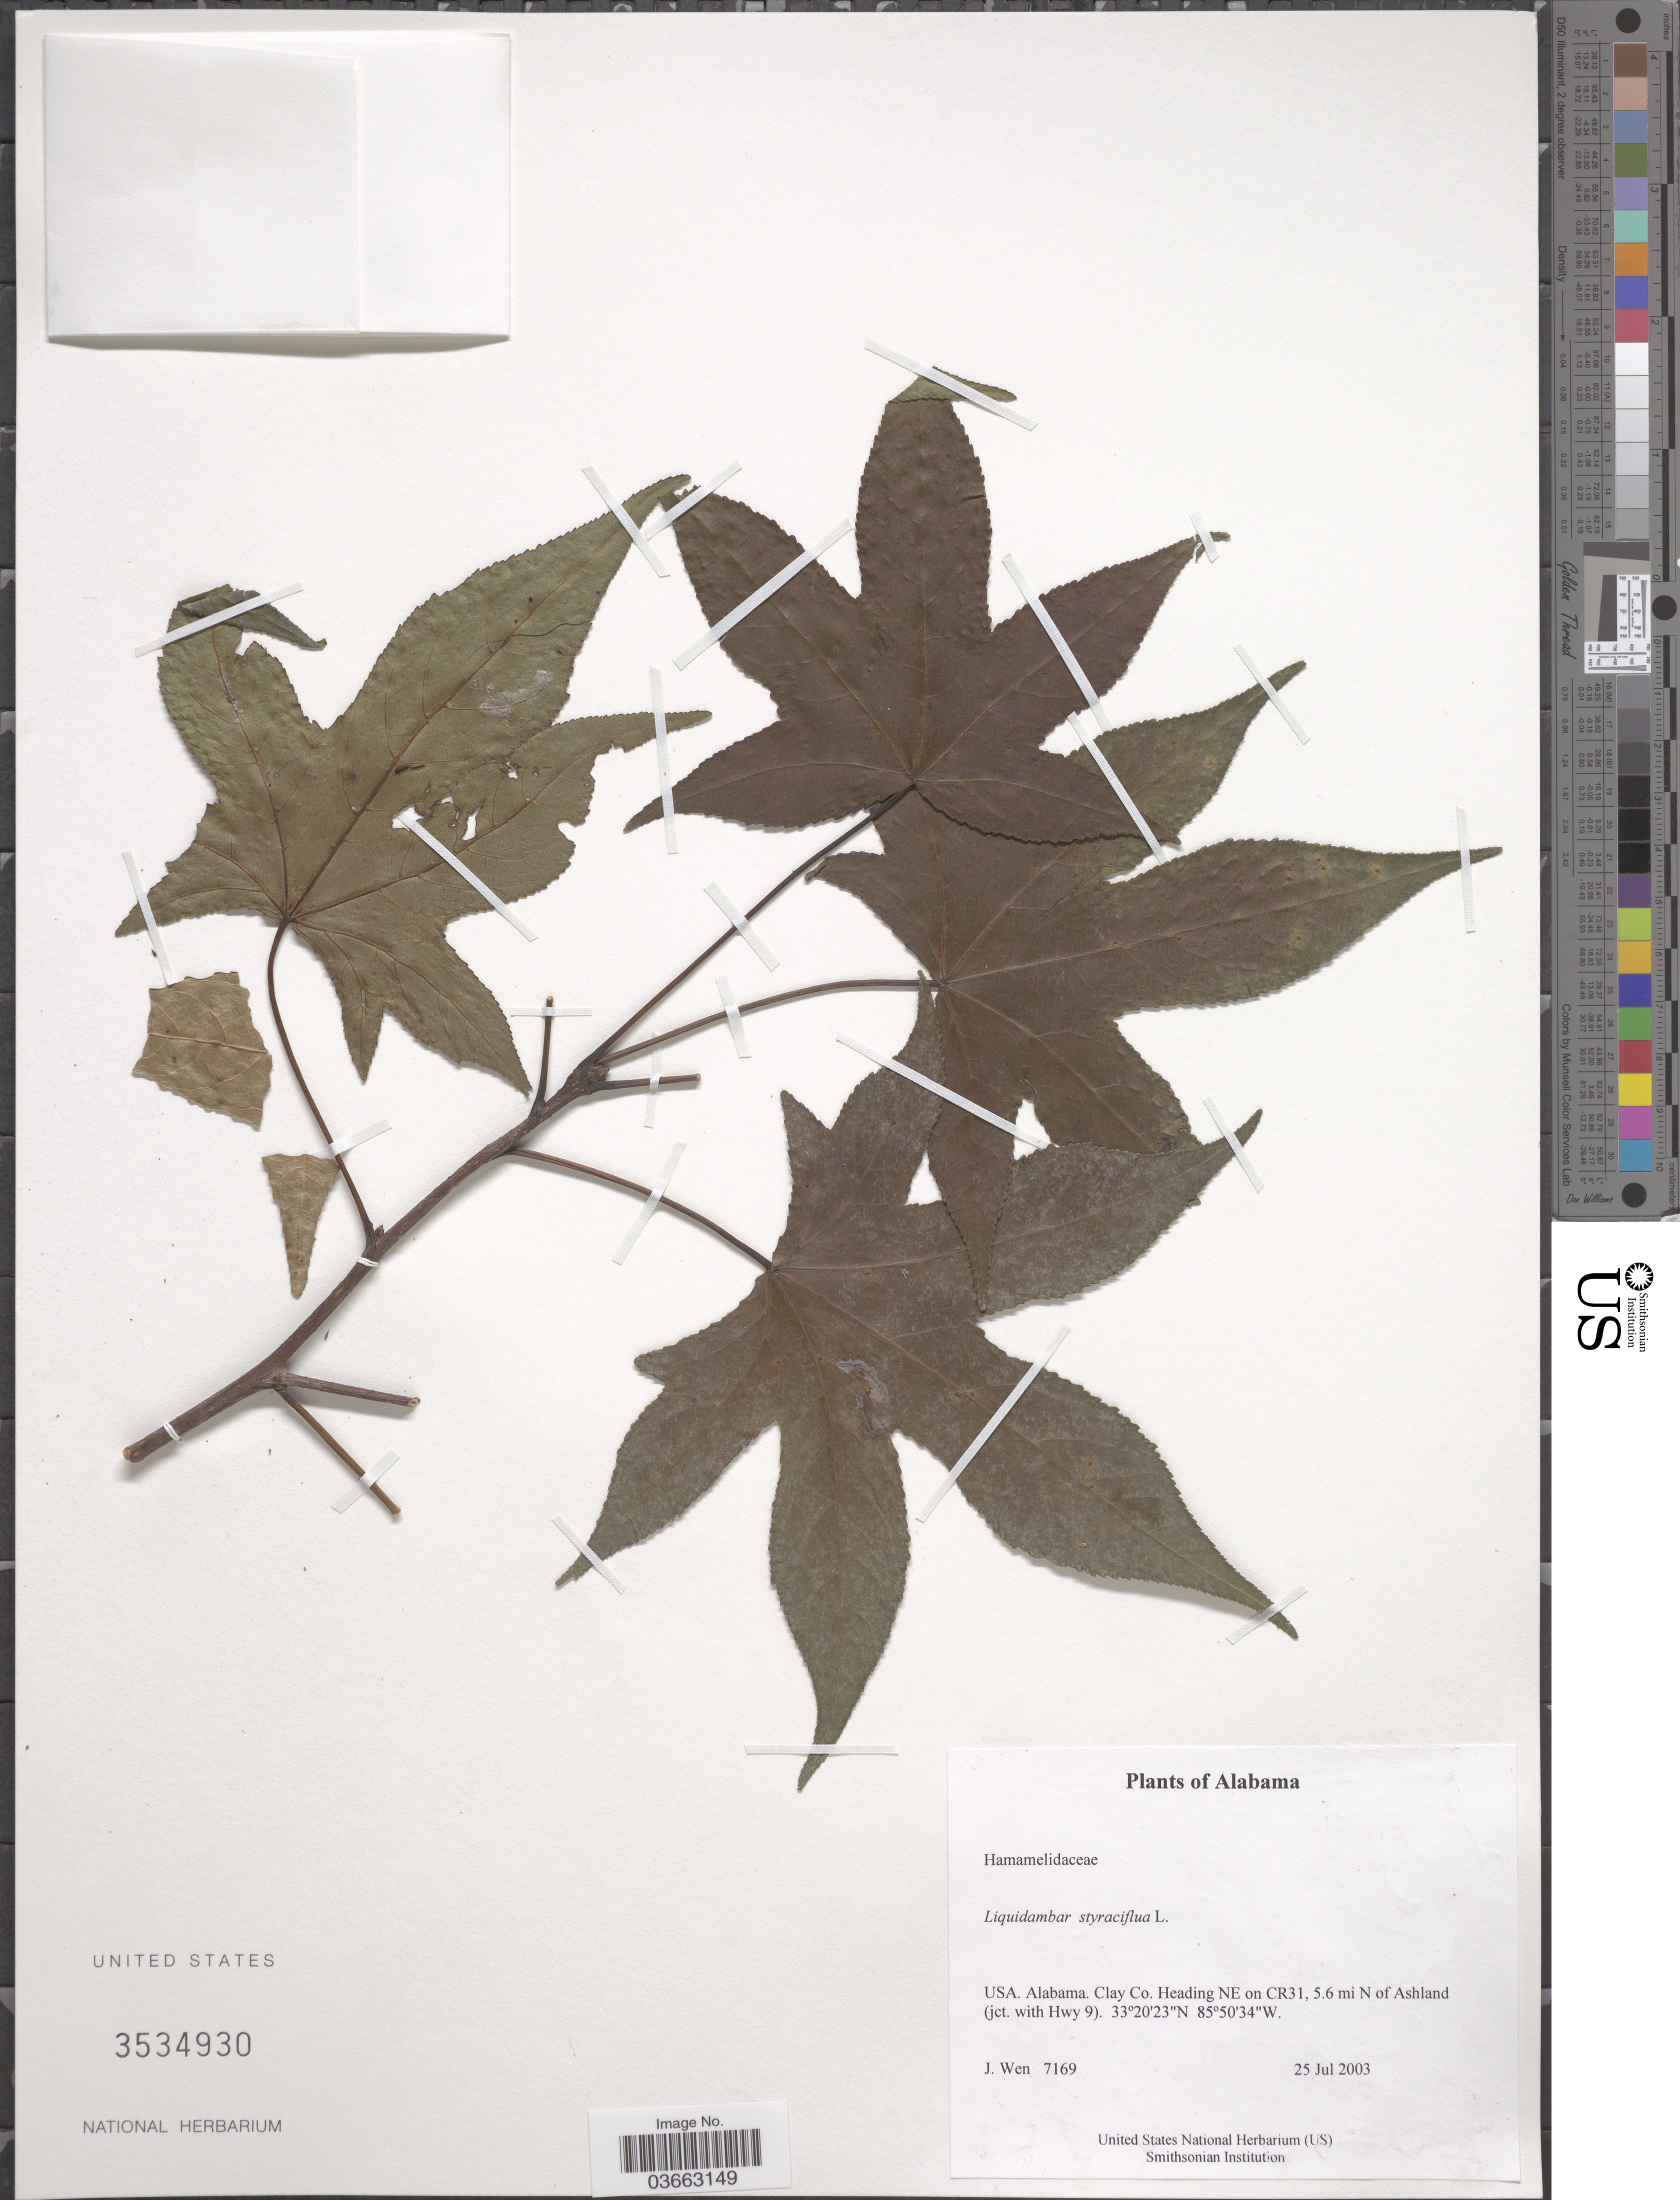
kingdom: Plantae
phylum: Tracheophyta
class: Magnoliopsida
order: Saxifragales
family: Altingiaceae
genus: Liquidambar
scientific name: Liquidambar styraciflua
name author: L.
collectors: J. Wen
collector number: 7169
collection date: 2003-07-25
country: United States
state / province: Alabama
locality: Clay Co. Heading NE on CR31, 5.6 mi N of Ashland (jct. with Hwy 9).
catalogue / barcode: US 3534930